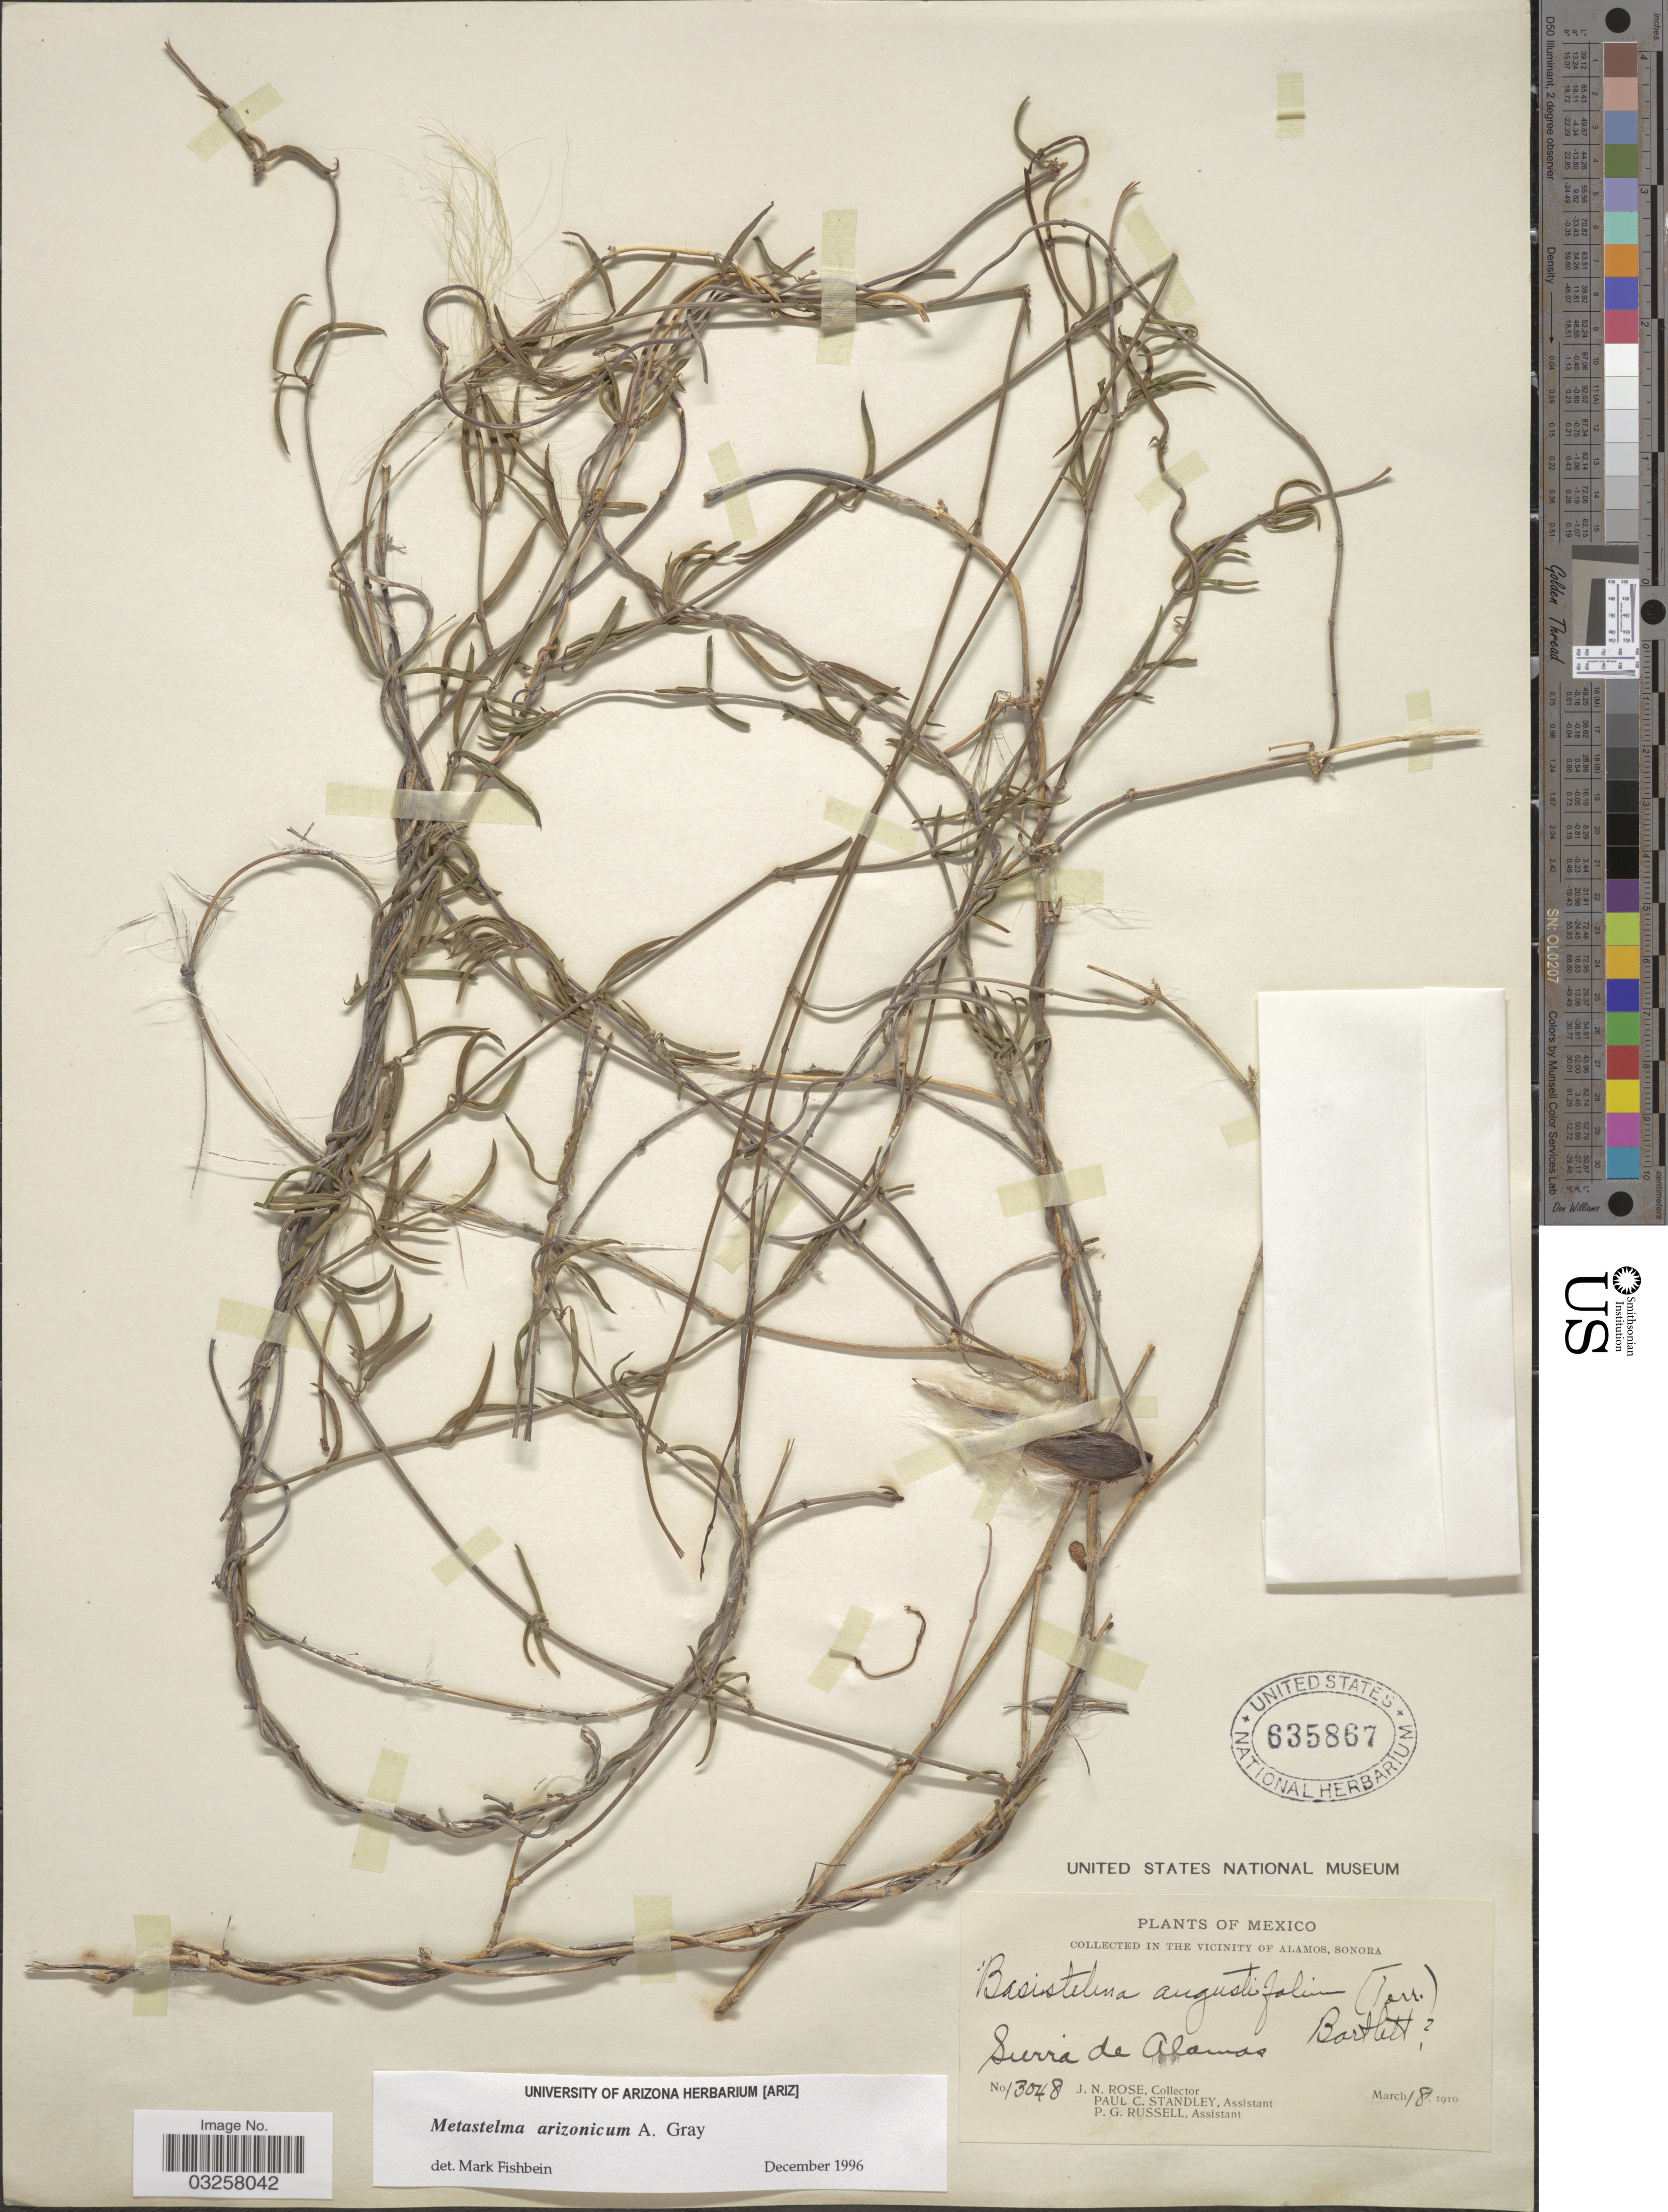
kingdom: Plantae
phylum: Tracheophyta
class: Magnoliopsida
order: Gentianales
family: Apocynaceae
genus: Metastelma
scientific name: Metastelma arizonicum subsp. arizonicum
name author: A. Gray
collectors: J. N. Rose, P. C. Standley & P. G. Russell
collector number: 13048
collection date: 1910-03-18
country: Mexico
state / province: Sonora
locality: Vicinity of Alamos. Sierra de Alamos.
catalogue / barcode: US 635867